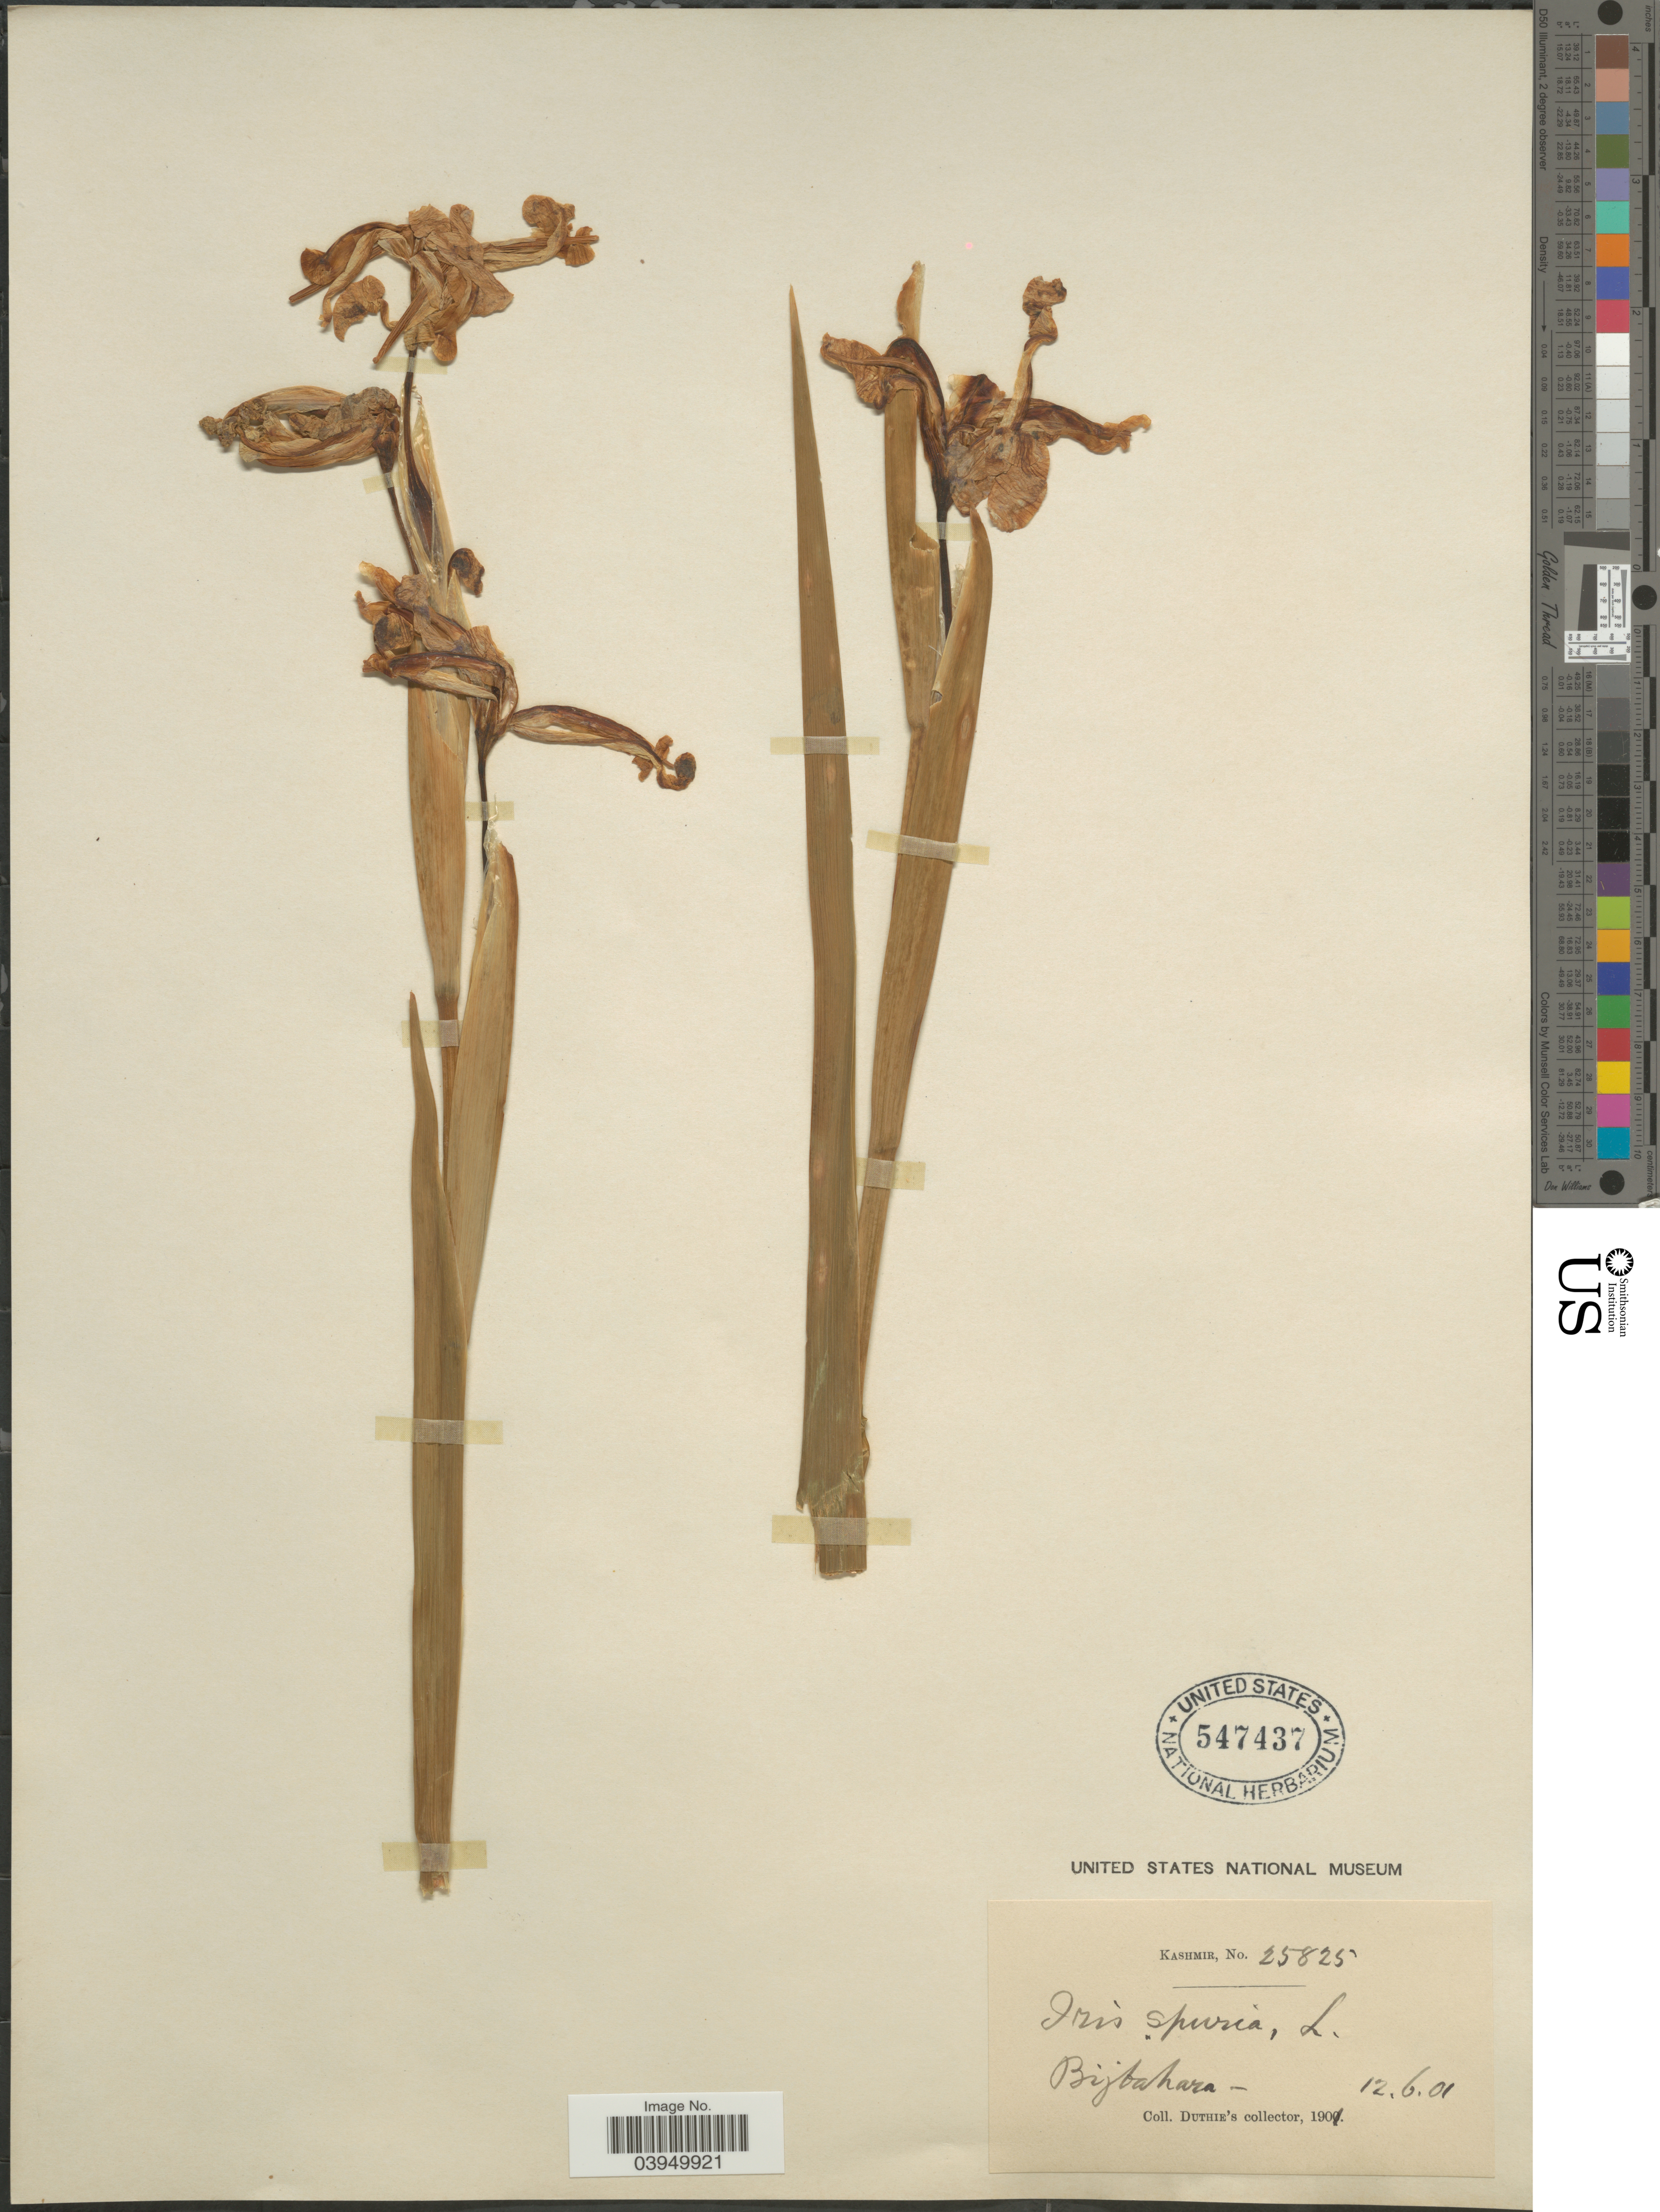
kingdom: Plantae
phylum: Tracheophyta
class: Liliopsida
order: Asparagales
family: Iridaceae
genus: Iris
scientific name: Iris spuria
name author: L.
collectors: Duthie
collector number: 25825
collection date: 1901-06-12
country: India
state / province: Jammu and Kashmir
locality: Kashmir. Bijbehara.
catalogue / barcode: US 547437